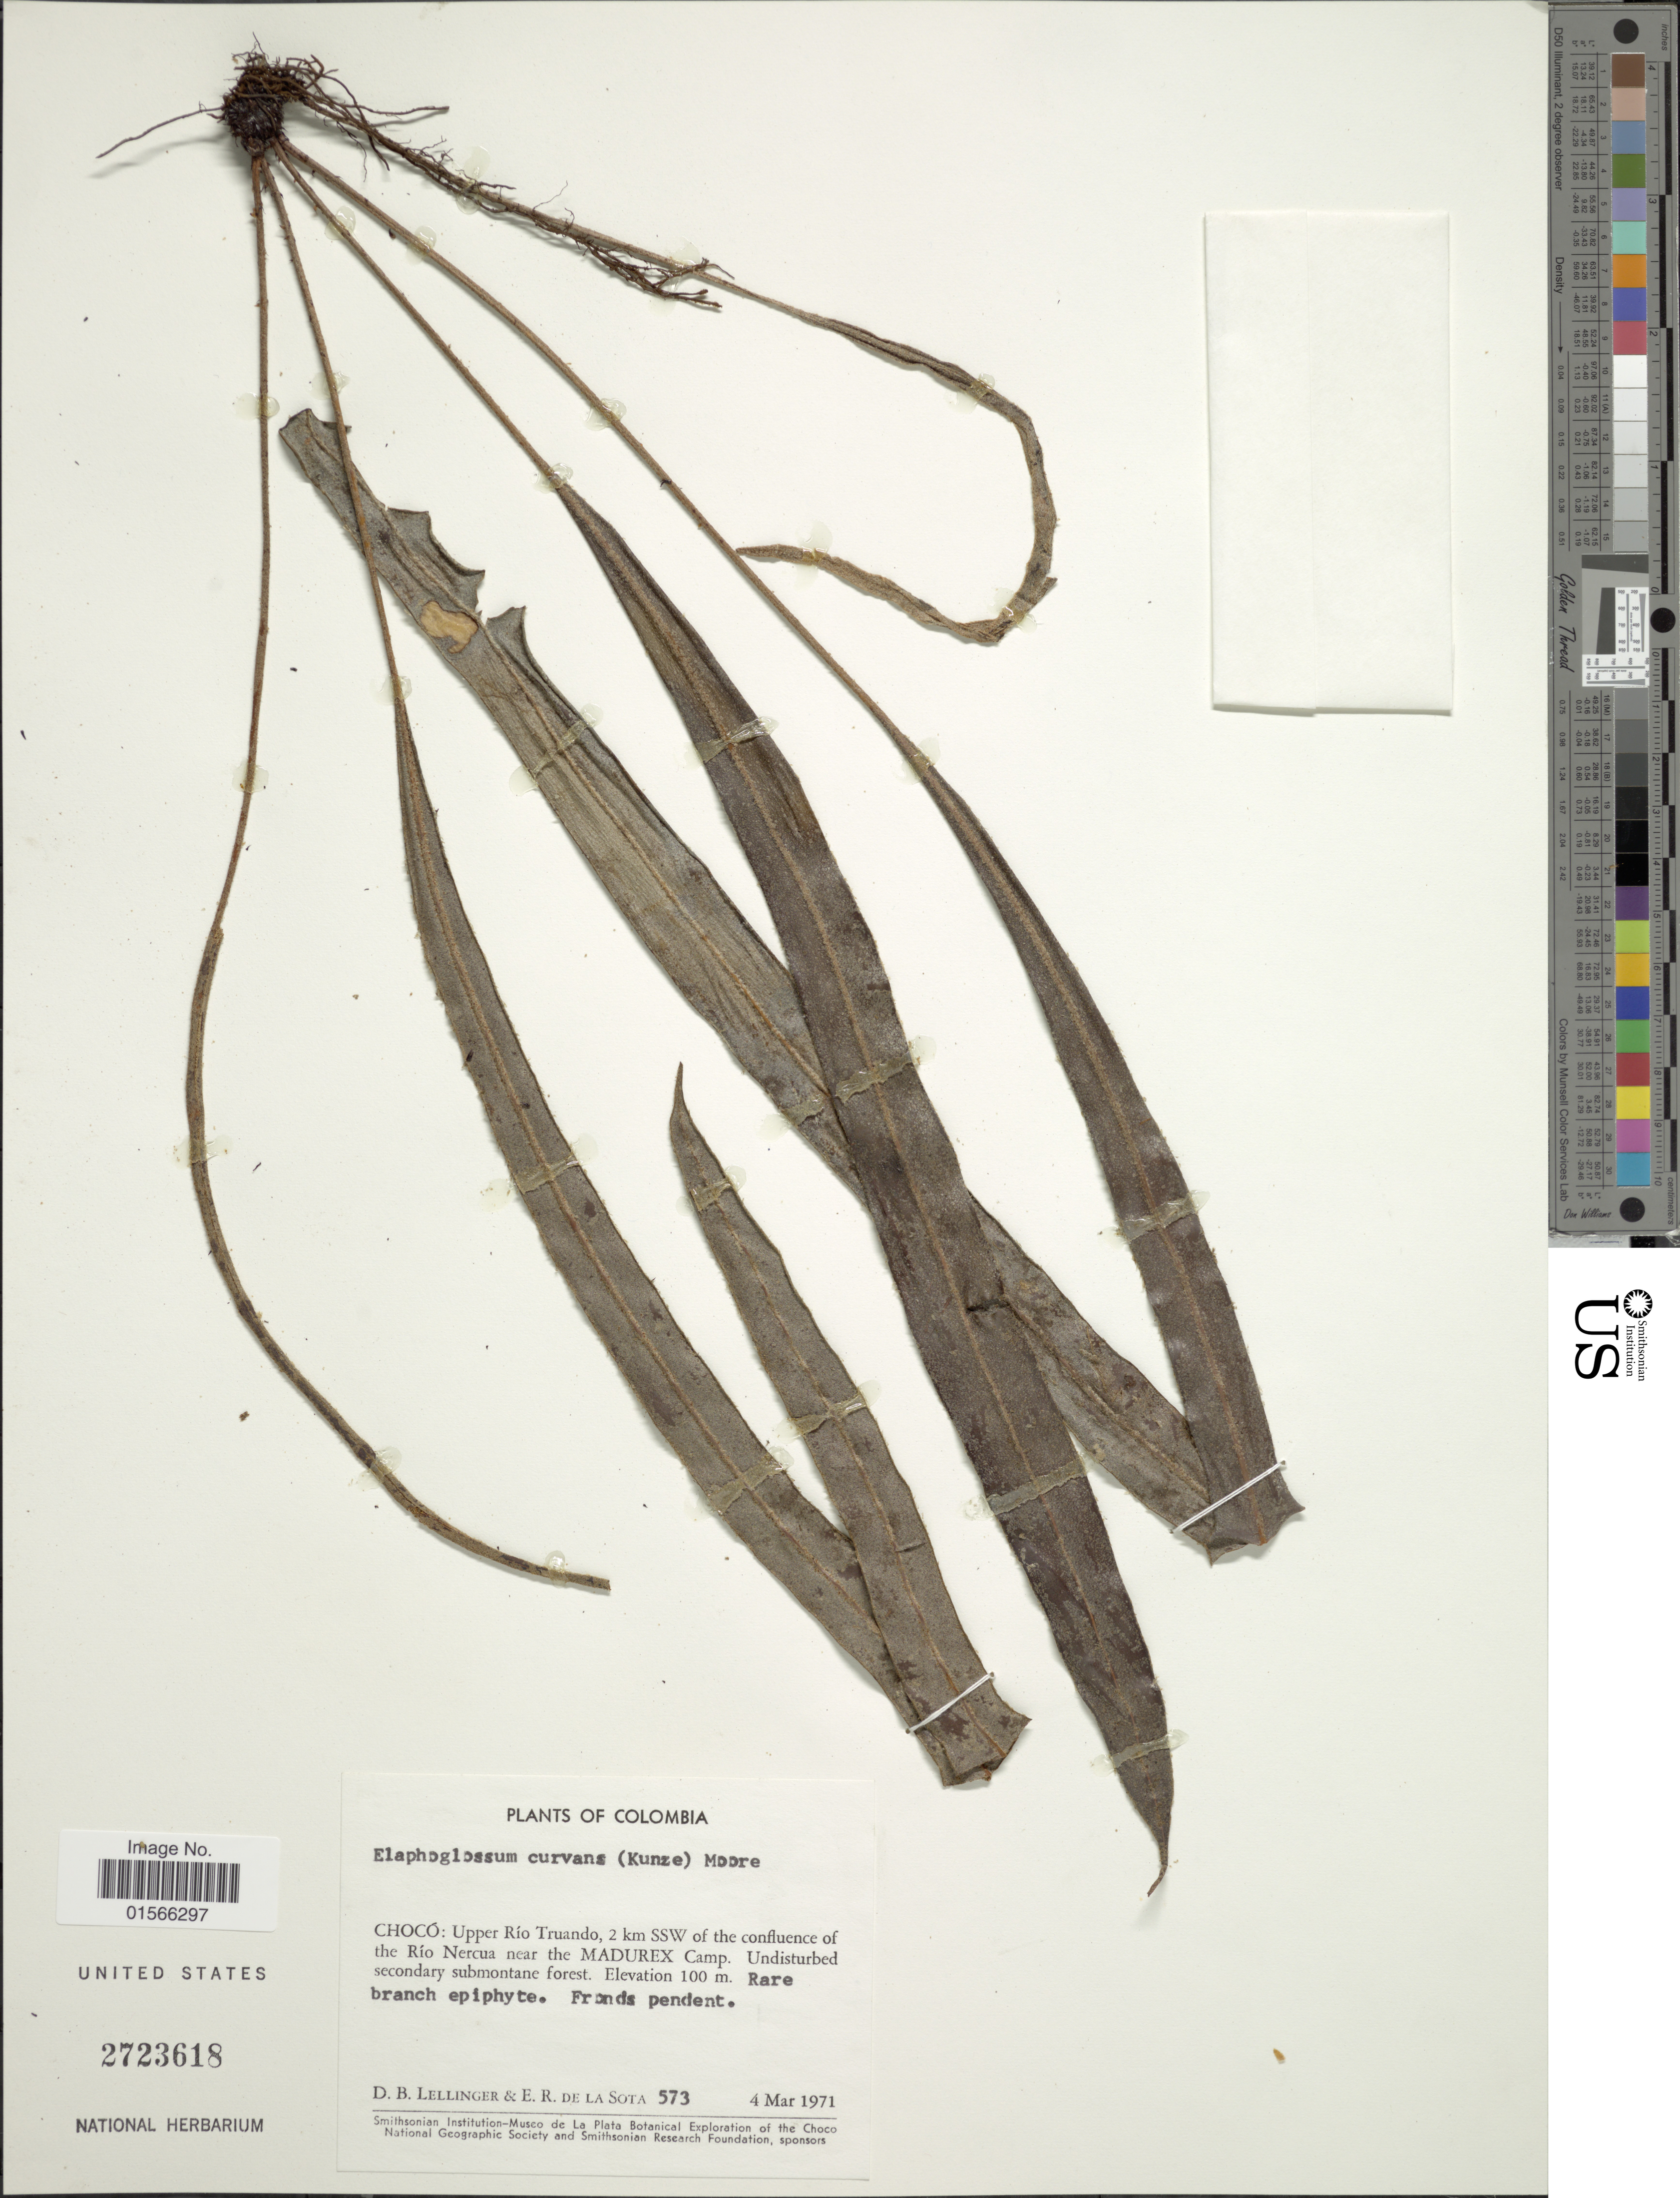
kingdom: Plantae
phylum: Tracheophyta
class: Polypodiopsida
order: Polypodiales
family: Dryopteridaceae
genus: Elaphoglossum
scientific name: Elaphoglossum curvans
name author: (Kunze) A. Rojas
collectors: D. B. Lellinger & E. R. de la Sota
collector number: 573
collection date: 1971-03-04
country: Colombia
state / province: Chocó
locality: Upper Río Truando, 2 km SSW of the confluence of the Río Nercua near the Madurex Camp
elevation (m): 100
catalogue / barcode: US 2723618